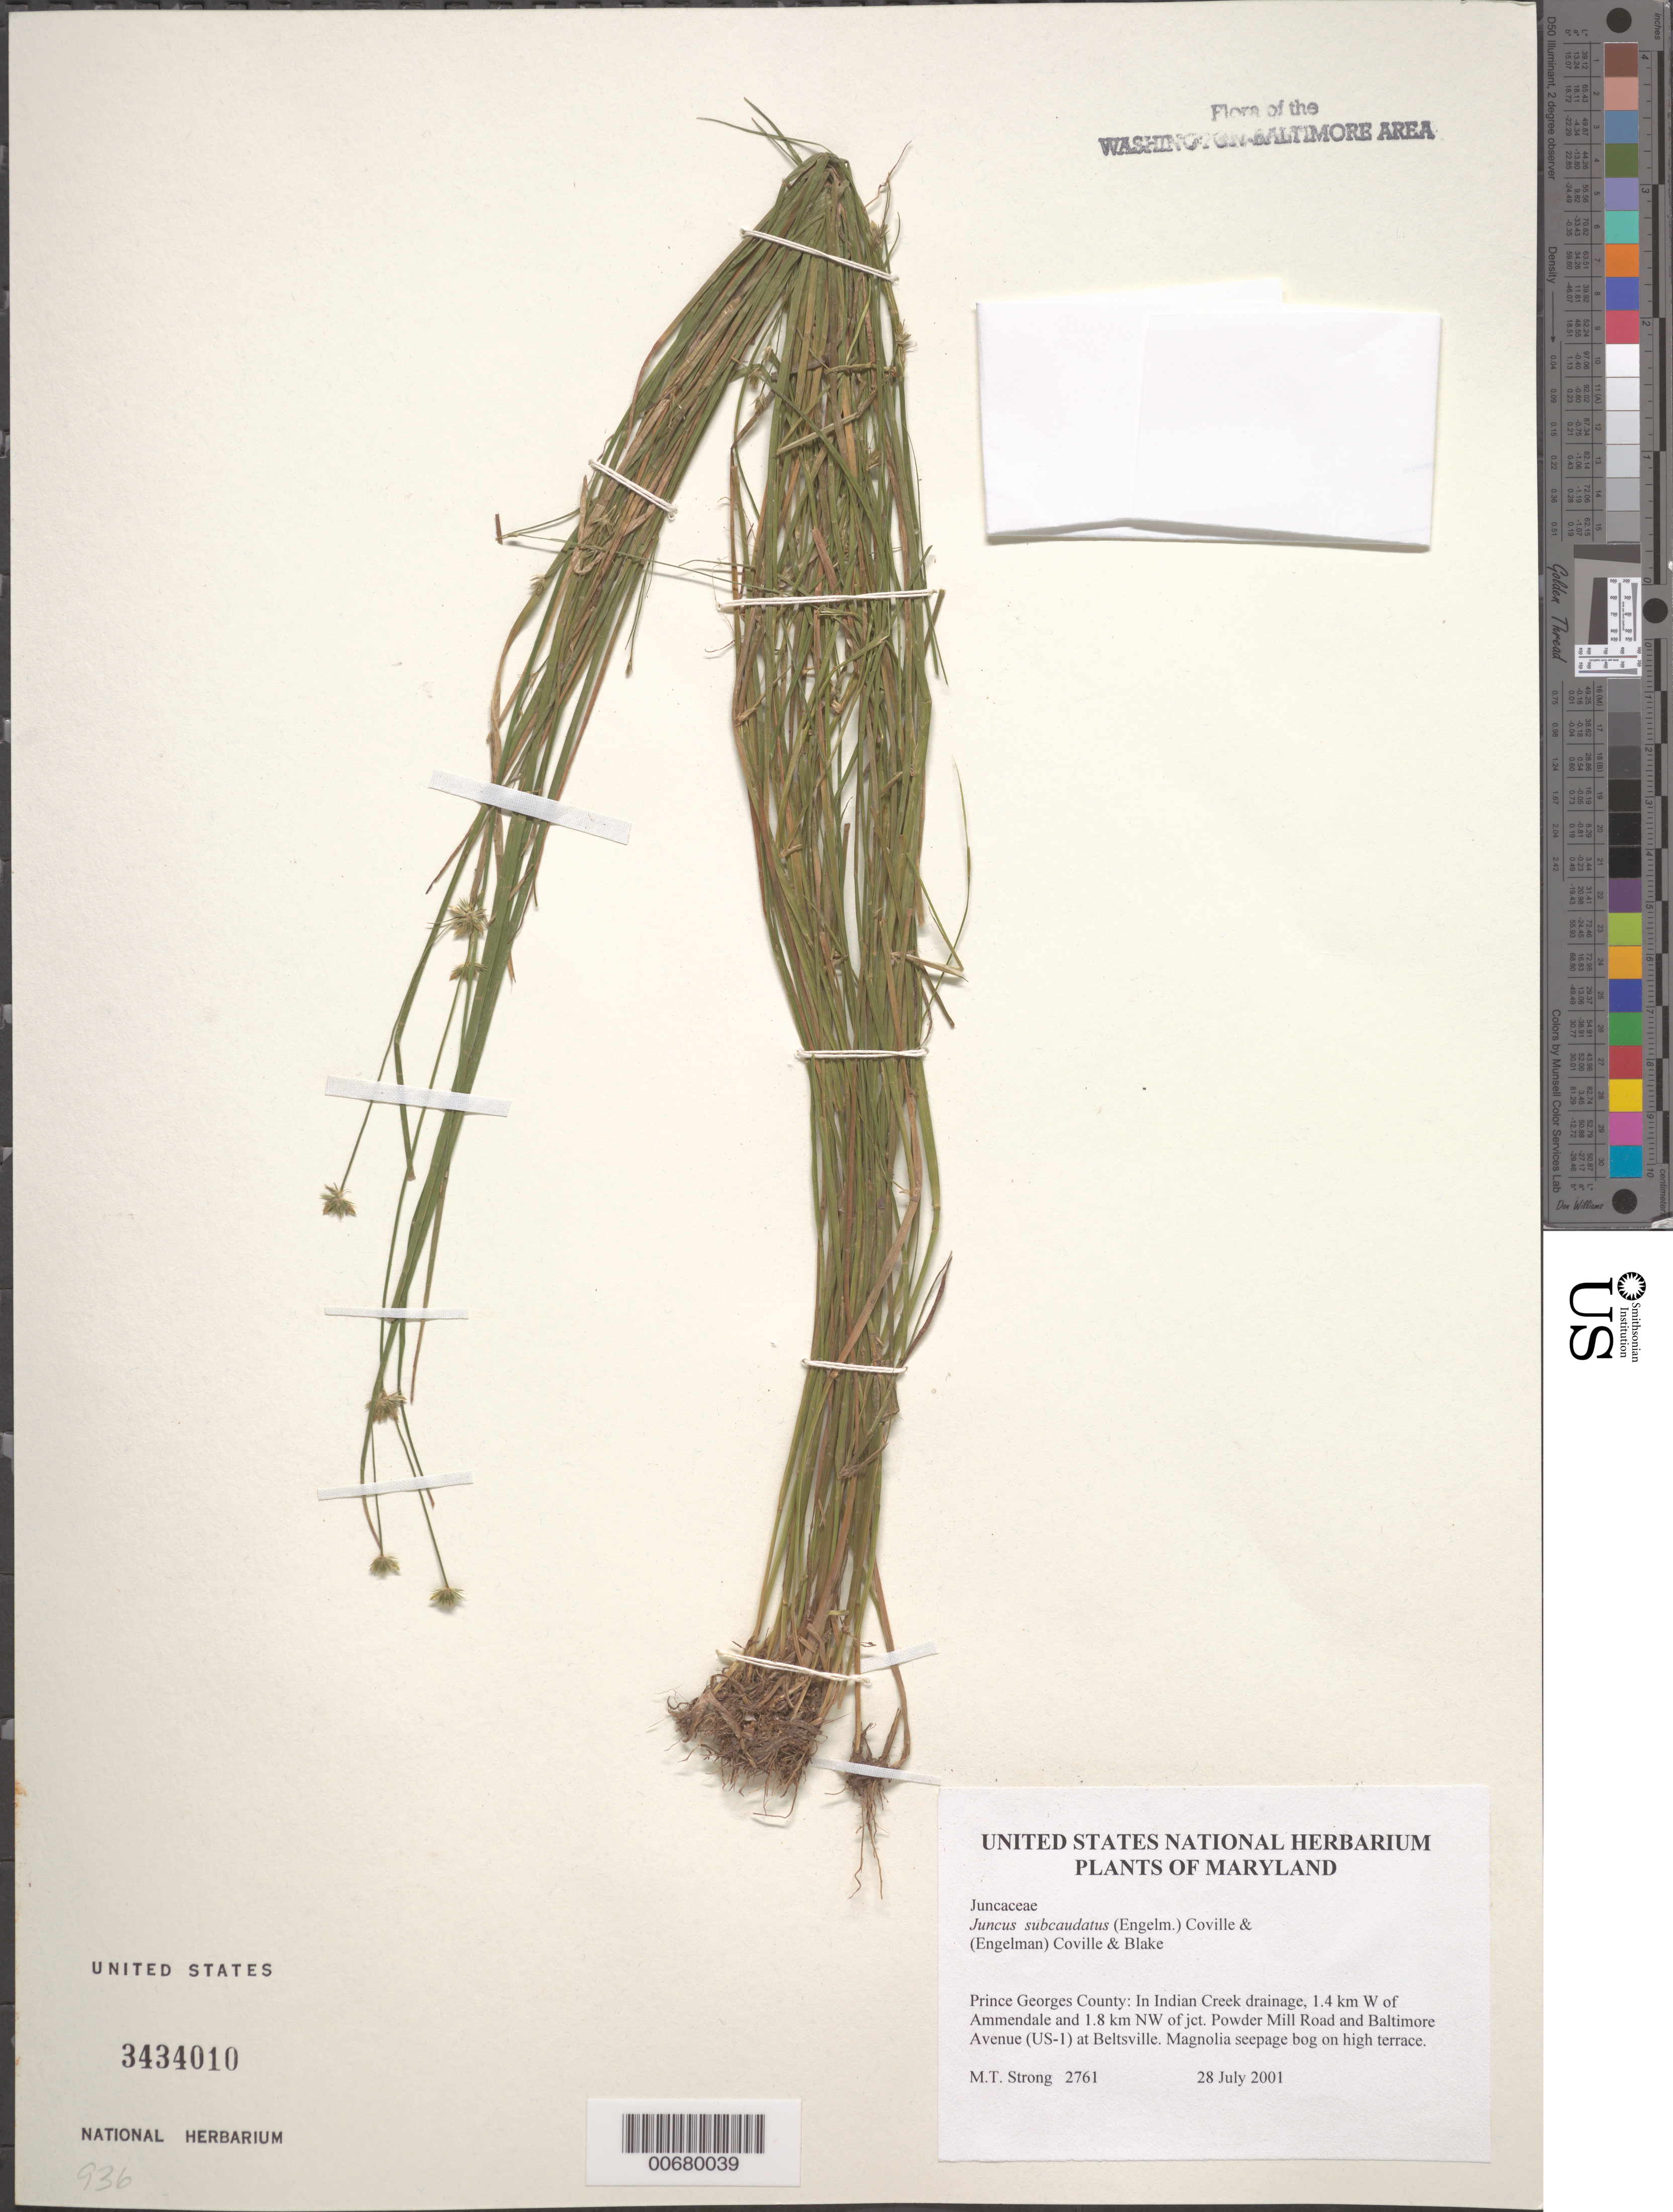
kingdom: Plantae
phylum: Tracheophyta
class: Liliopsida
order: Poales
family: Juncaceae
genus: Juncus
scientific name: Juncus subcaudatus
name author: (Engelm. ex A. Gray) Coville & S.F. Blake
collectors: M. T. Strong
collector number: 2761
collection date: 2001-07-28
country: United States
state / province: Maryland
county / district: Prince George's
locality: Prince Georges County: In Indian Creek drainage, 1.5 km W of Ammendale and 1.8 km NW of jct. Powder Mill Road and Baltimore Avenue (US-1) at Beltsville.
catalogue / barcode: US 3434010